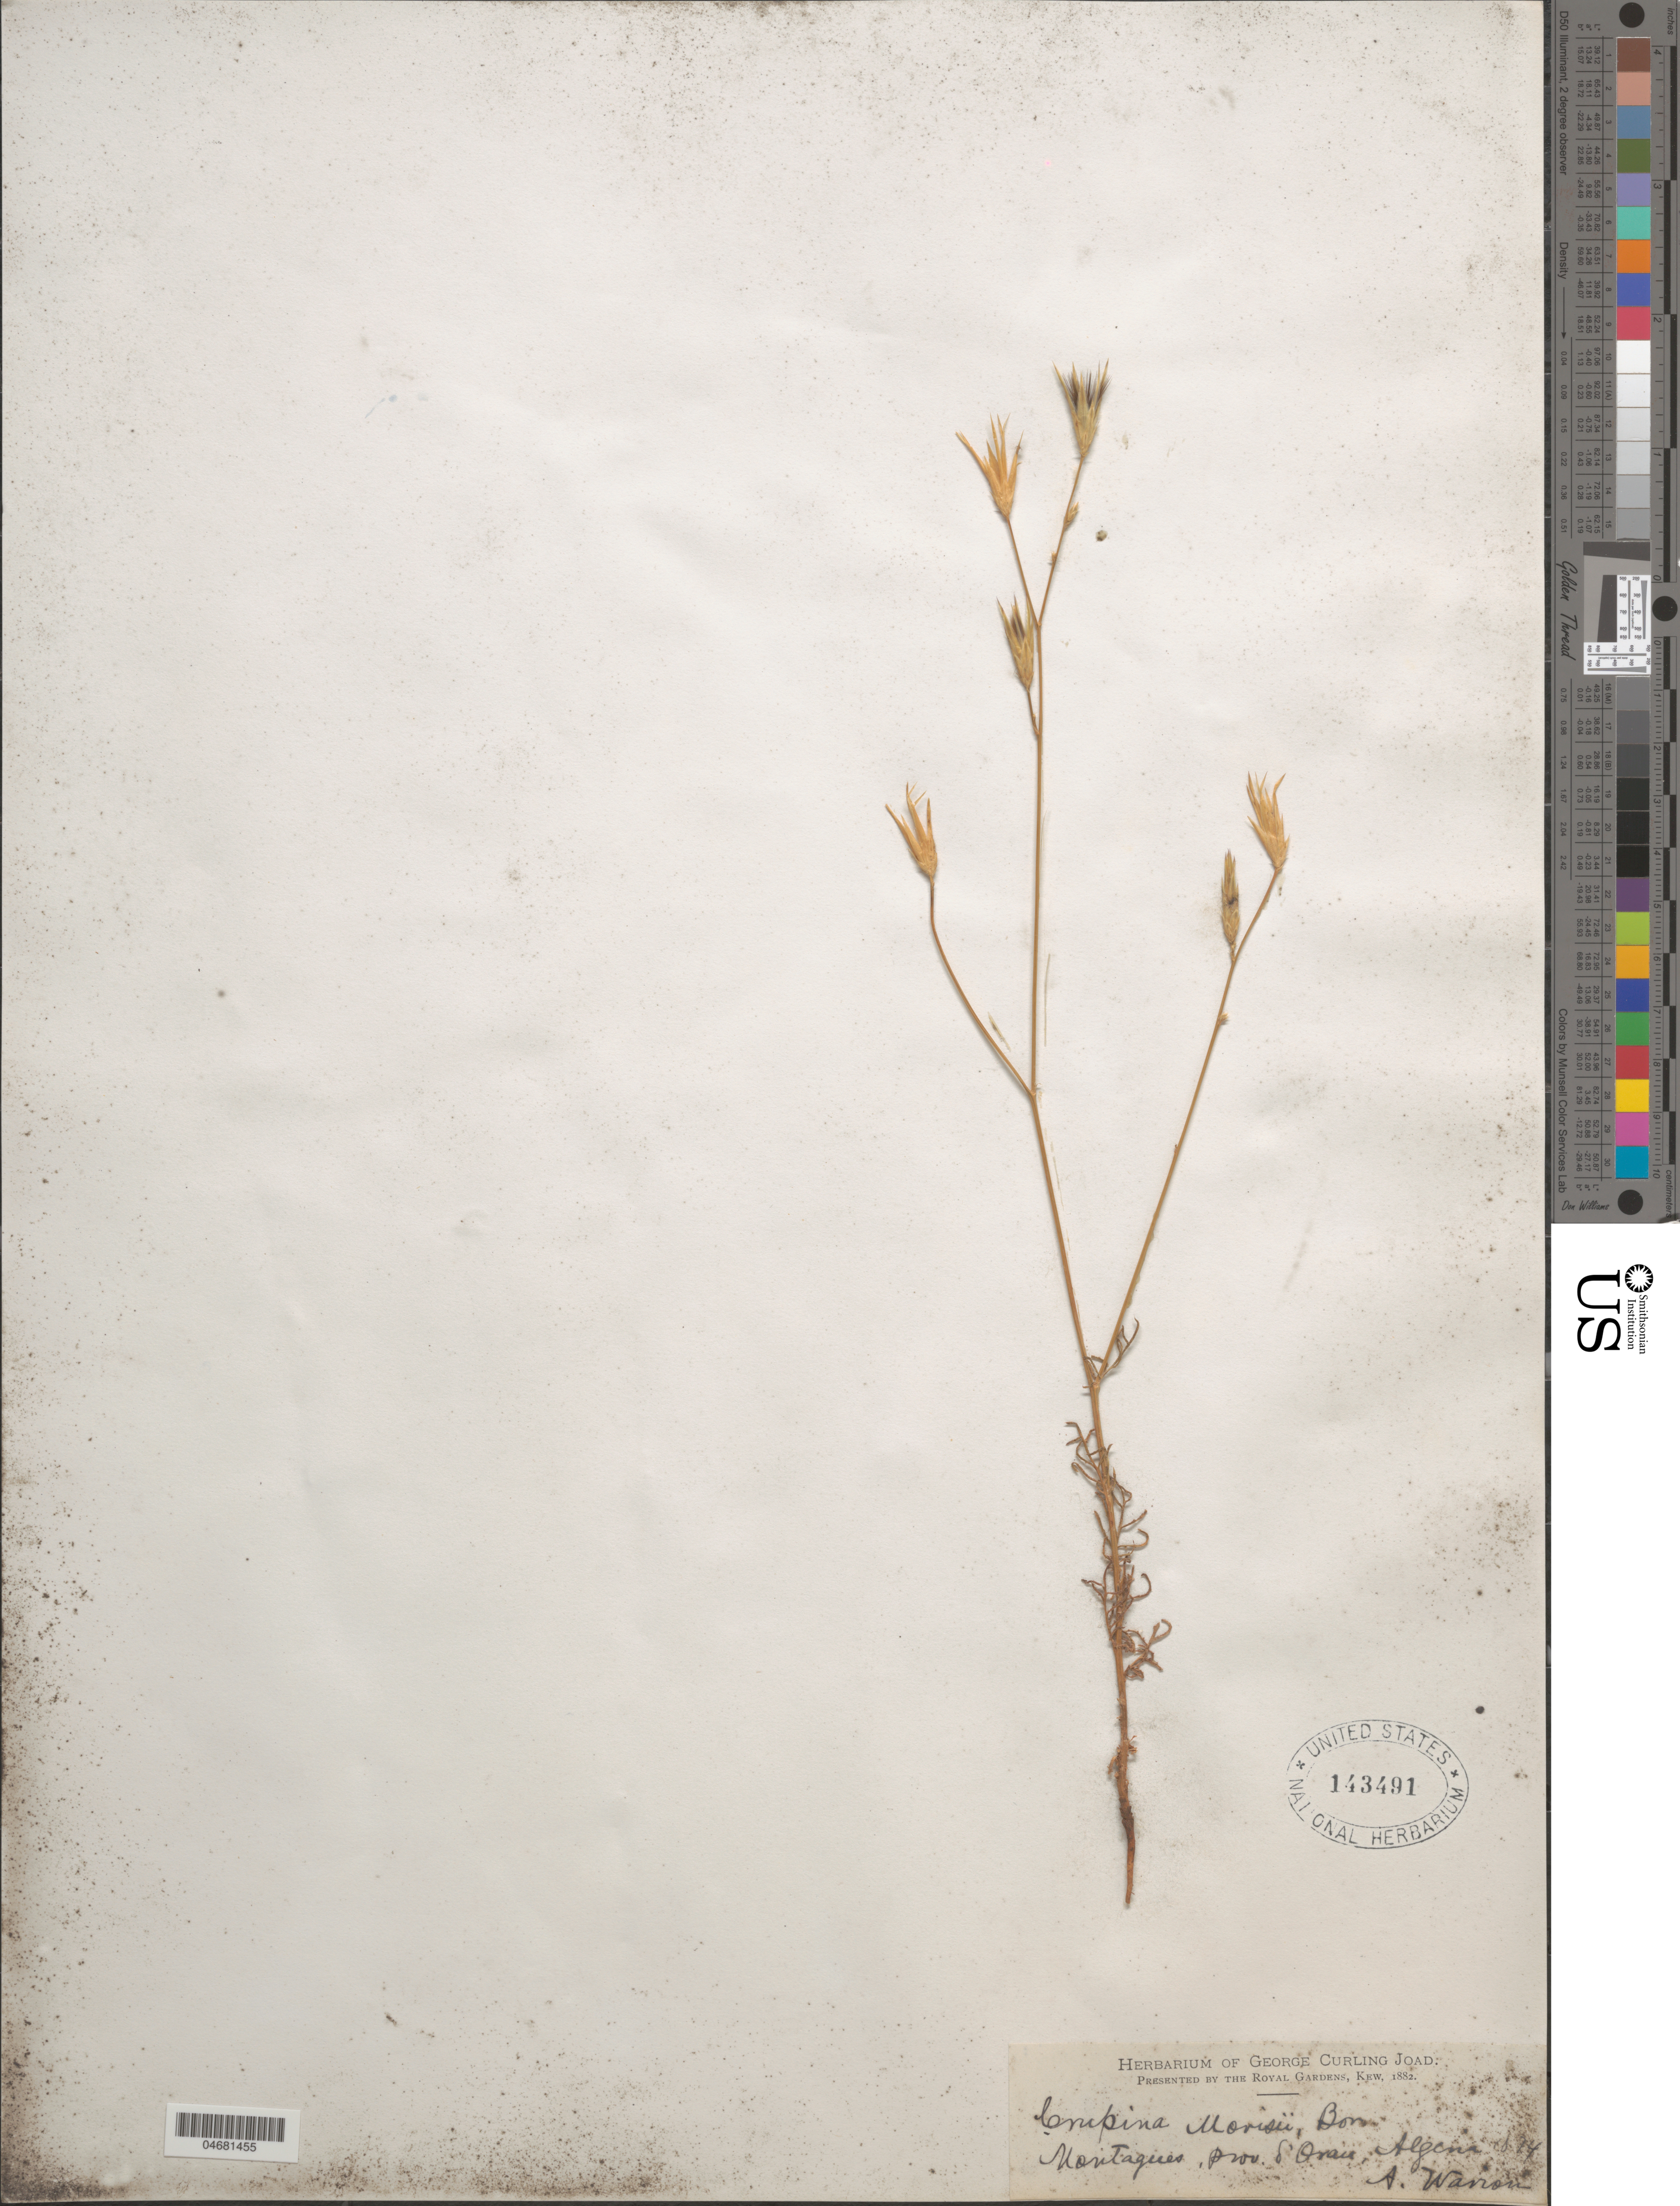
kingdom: Plantae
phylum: Tracheophyta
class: Magnoliopsida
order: Asterales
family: Asteraceae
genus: Crupina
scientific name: Crupina morisii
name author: Boreau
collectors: A. Warion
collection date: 1874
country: Algeria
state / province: Oran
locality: Montagnes.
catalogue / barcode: US 143491